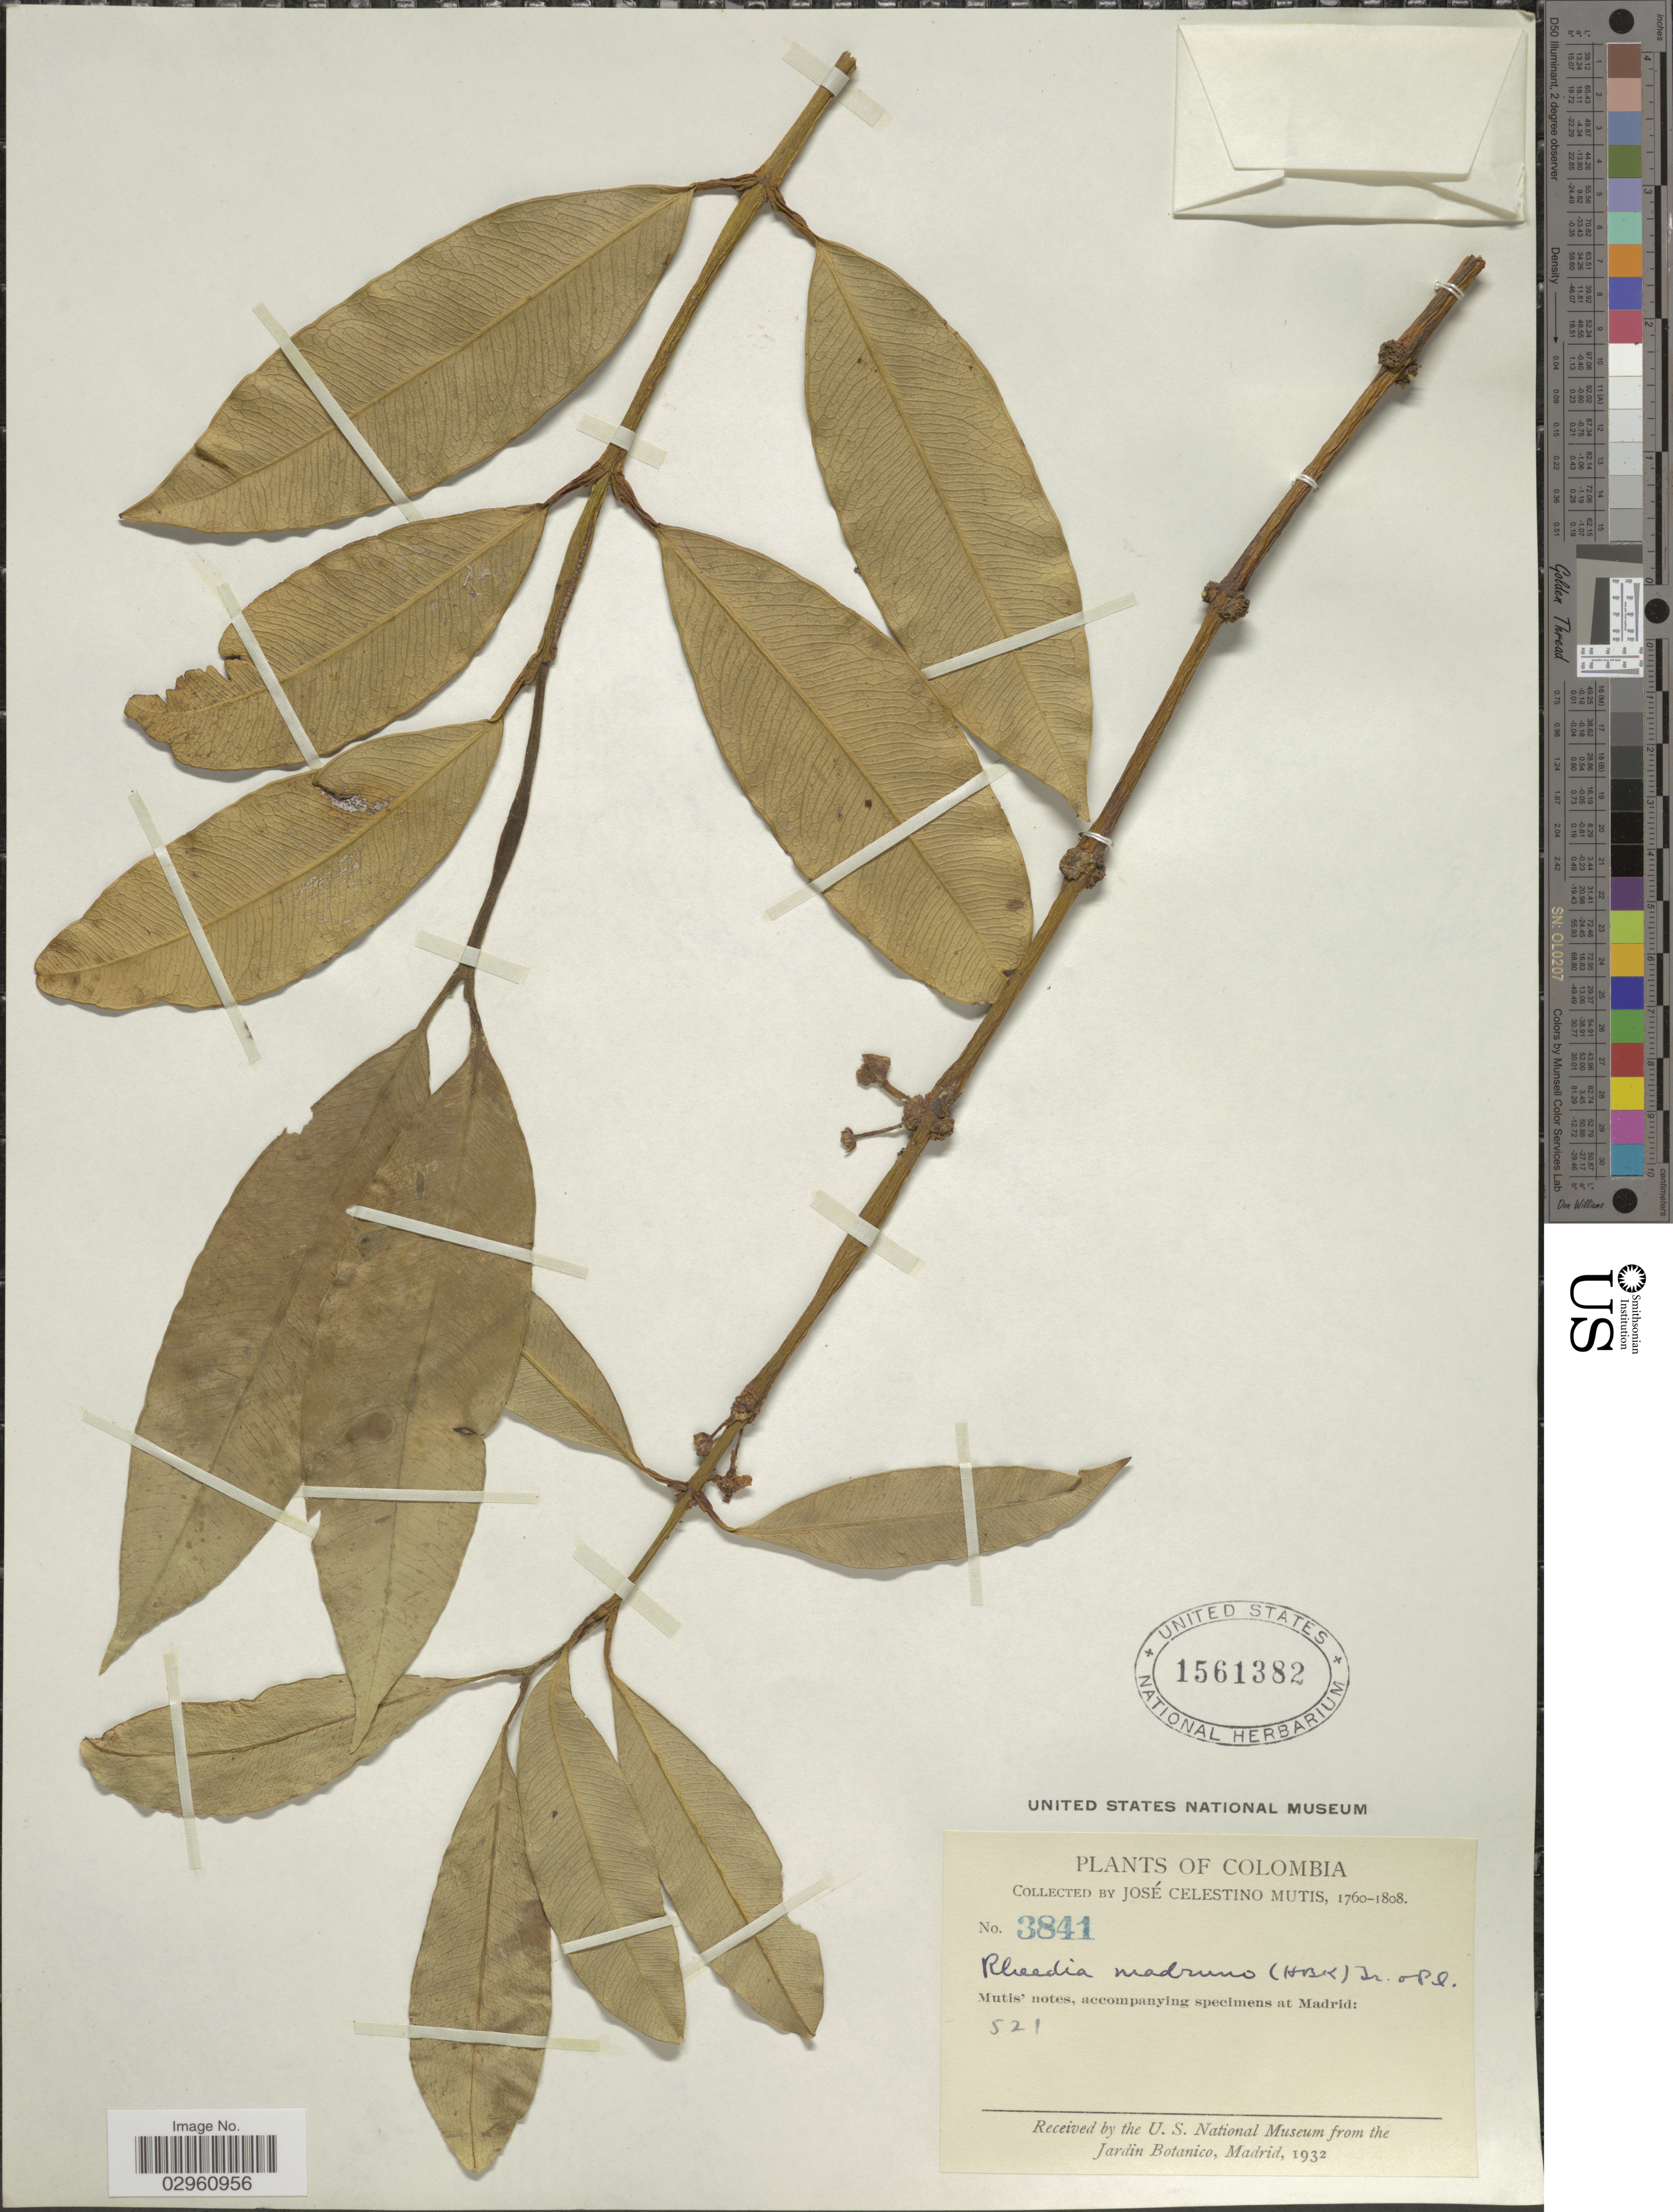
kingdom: Plantae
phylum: Tracheophyta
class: Magnoliopsida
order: Malpighiales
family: Clusiaceae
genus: Garcinia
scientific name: Garcinia madruno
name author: (Kunth) Hammel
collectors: J. C. B. Mutis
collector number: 3841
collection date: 1760/1808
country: Colombia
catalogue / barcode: US 1561382